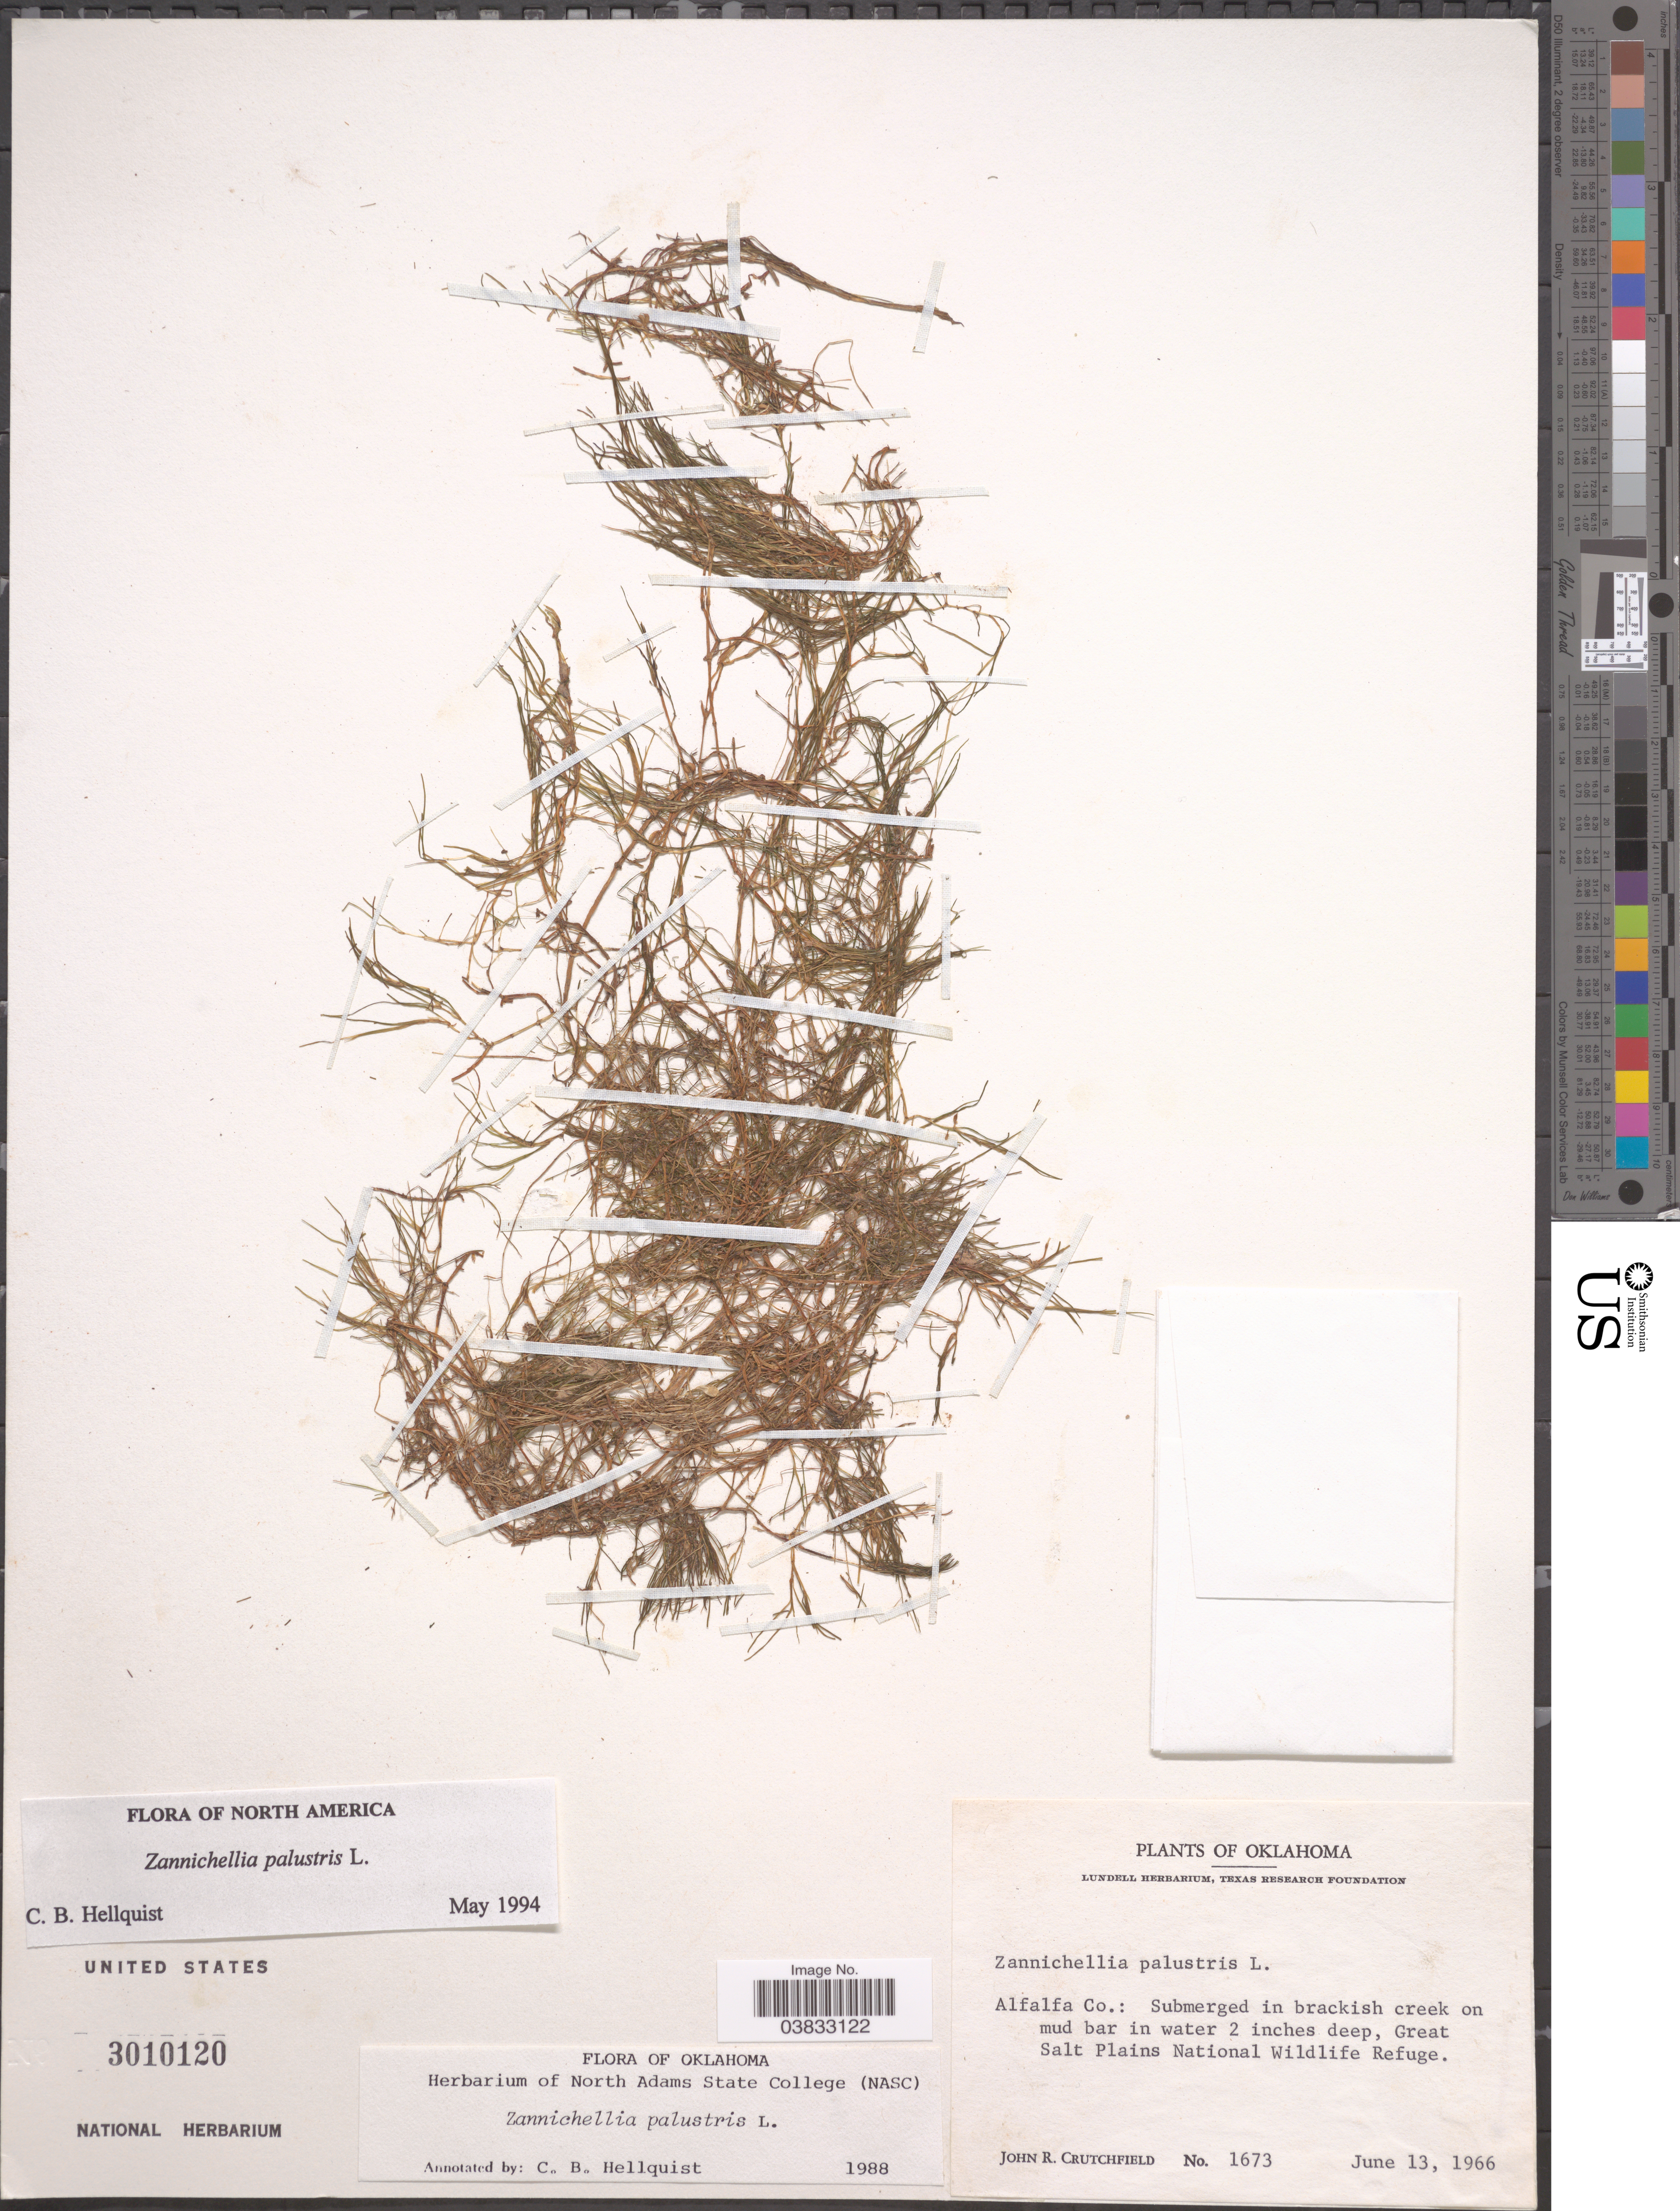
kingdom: Plantae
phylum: Tracheophyta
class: Liliopsida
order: Alismatales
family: Potamogetonaceae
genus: Zannichellia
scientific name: Zannichellia palustris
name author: L.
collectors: J. Crutchfield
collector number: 1673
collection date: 1966-06-13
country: United States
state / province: Oklahoma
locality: Alfalfa Co.: Submerged in brackish creek on mud bar in water 2 inches deep, Great Salt Plains National Wildlife Refuge.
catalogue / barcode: US 3010120